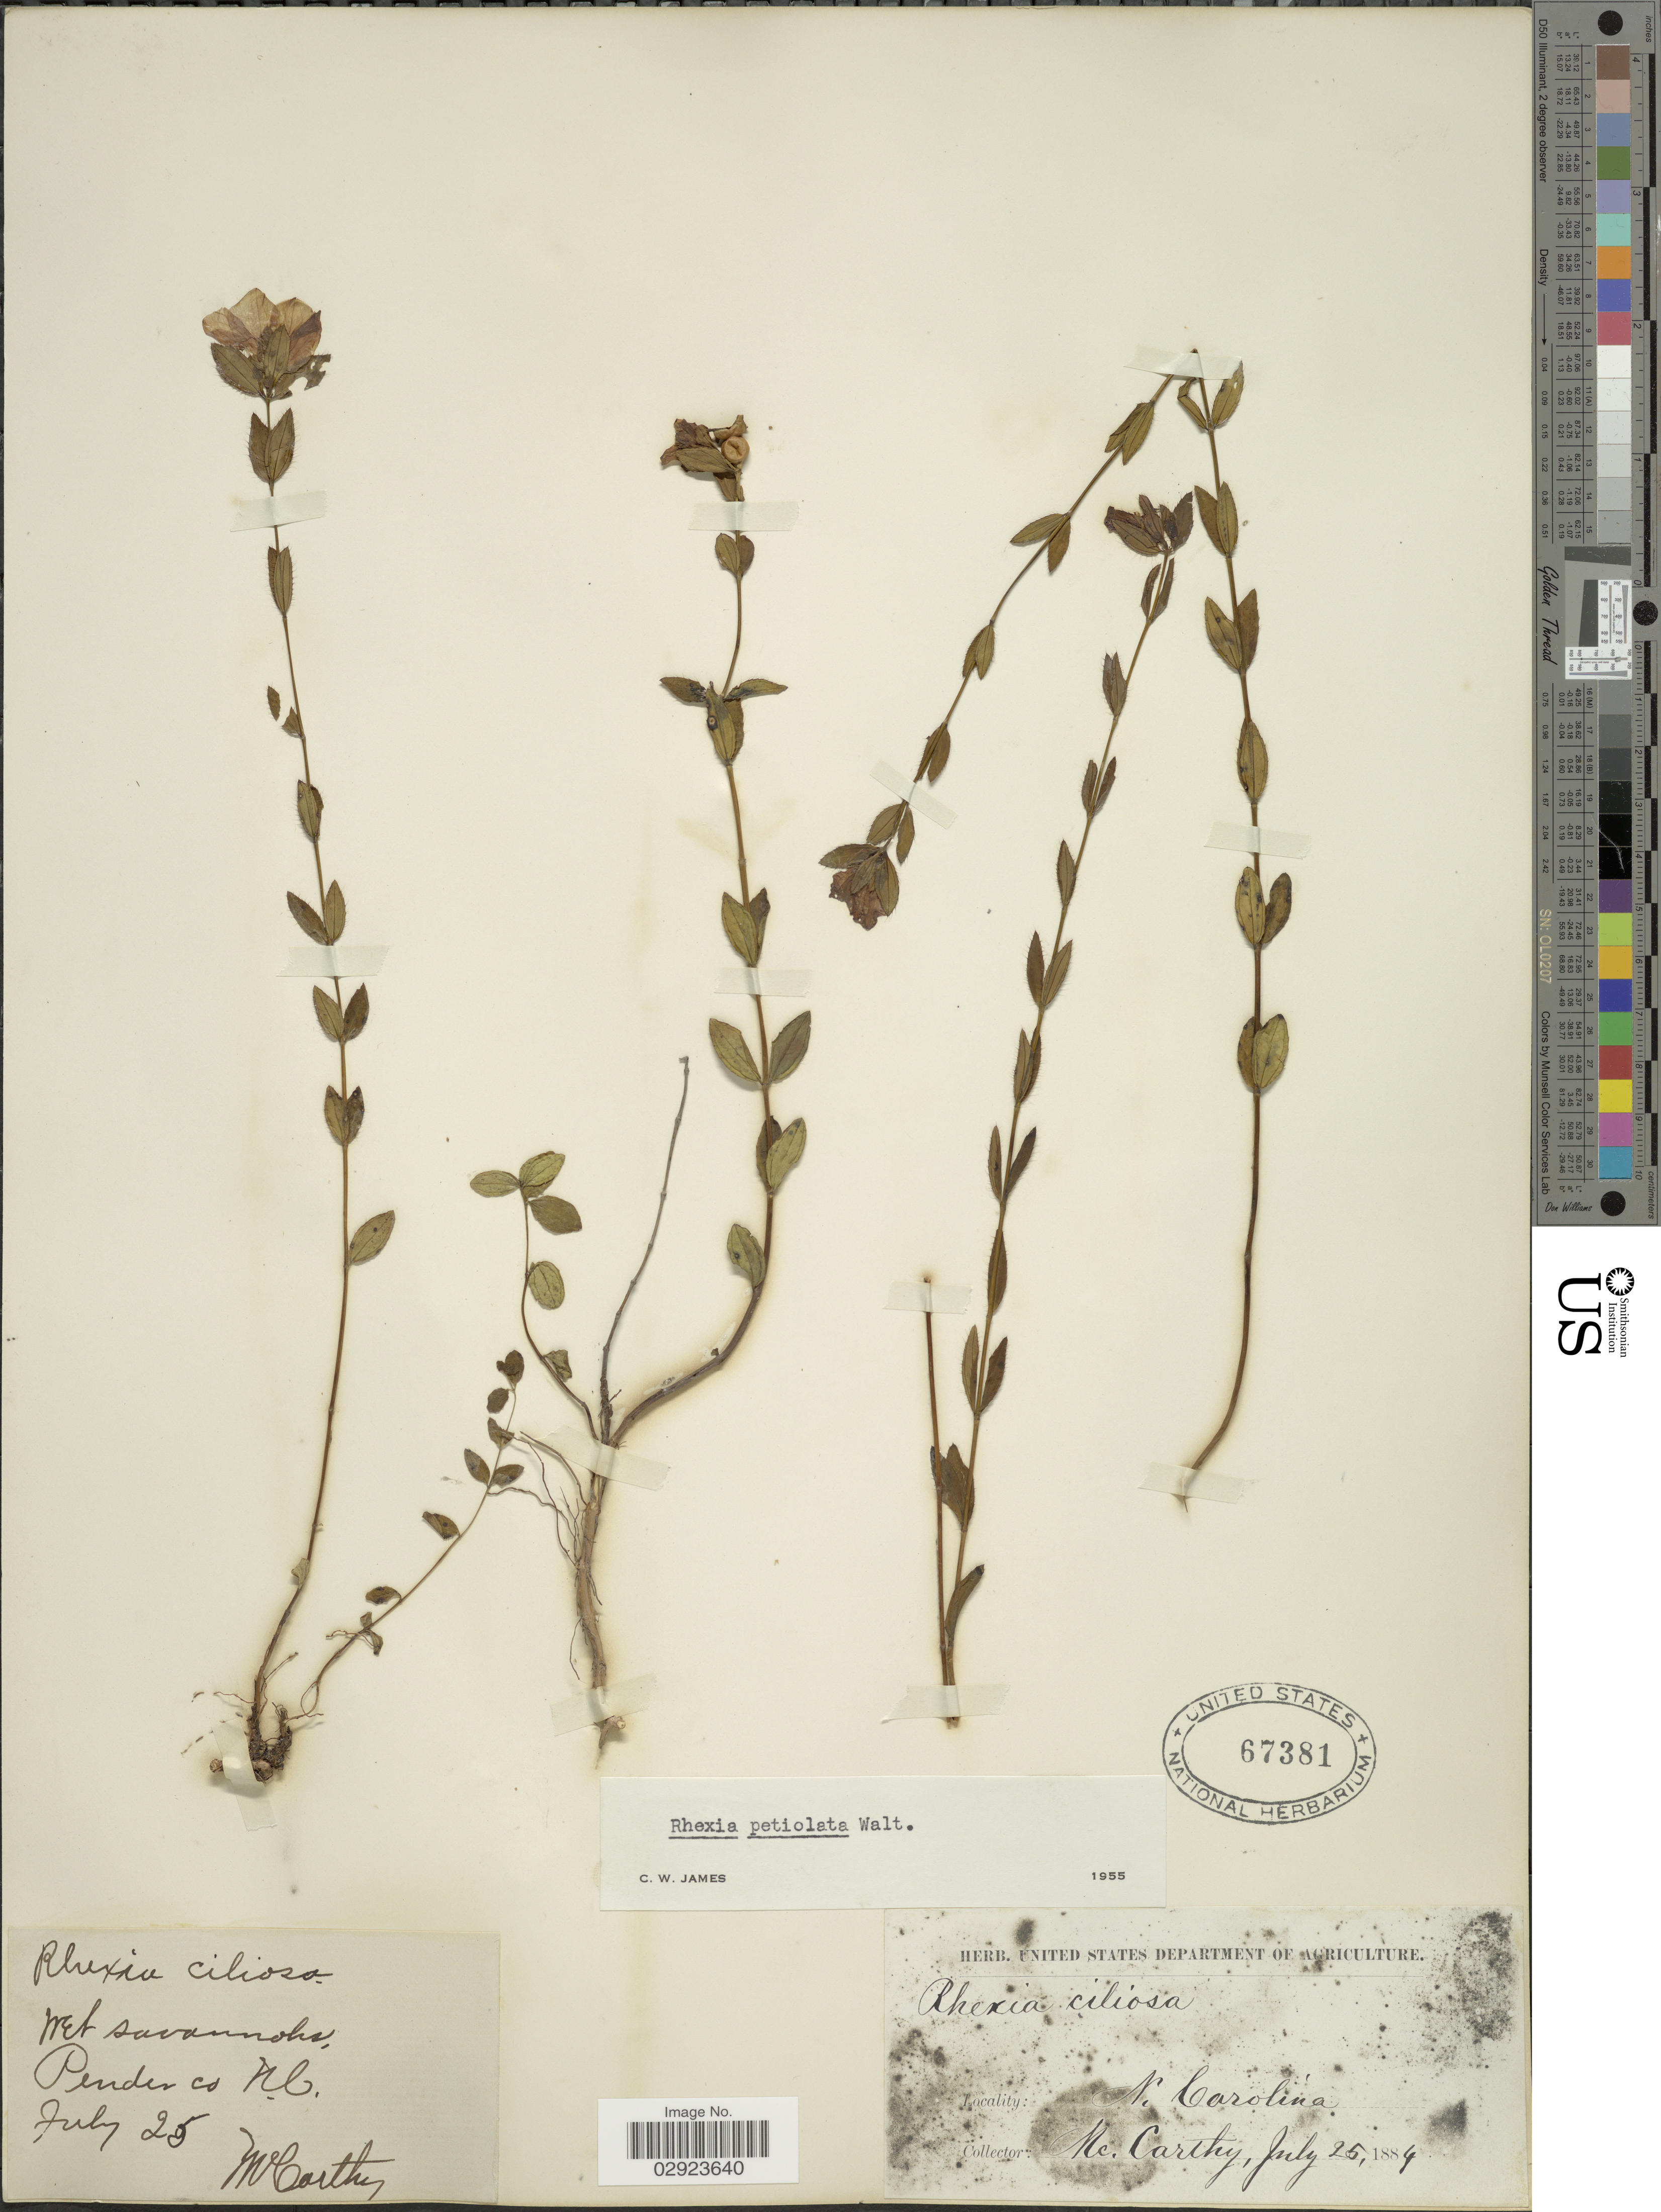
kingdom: Plantae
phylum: Tracheophyta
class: Magnoliopsida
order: Myrtales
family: Melastomataceae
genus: Rhexia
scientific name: Rhexia petiolata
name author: Walter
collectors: -- McCarthy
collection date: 1884-07-25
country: United States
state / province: North Carolina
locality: Pender Co.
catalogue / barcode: US 67381